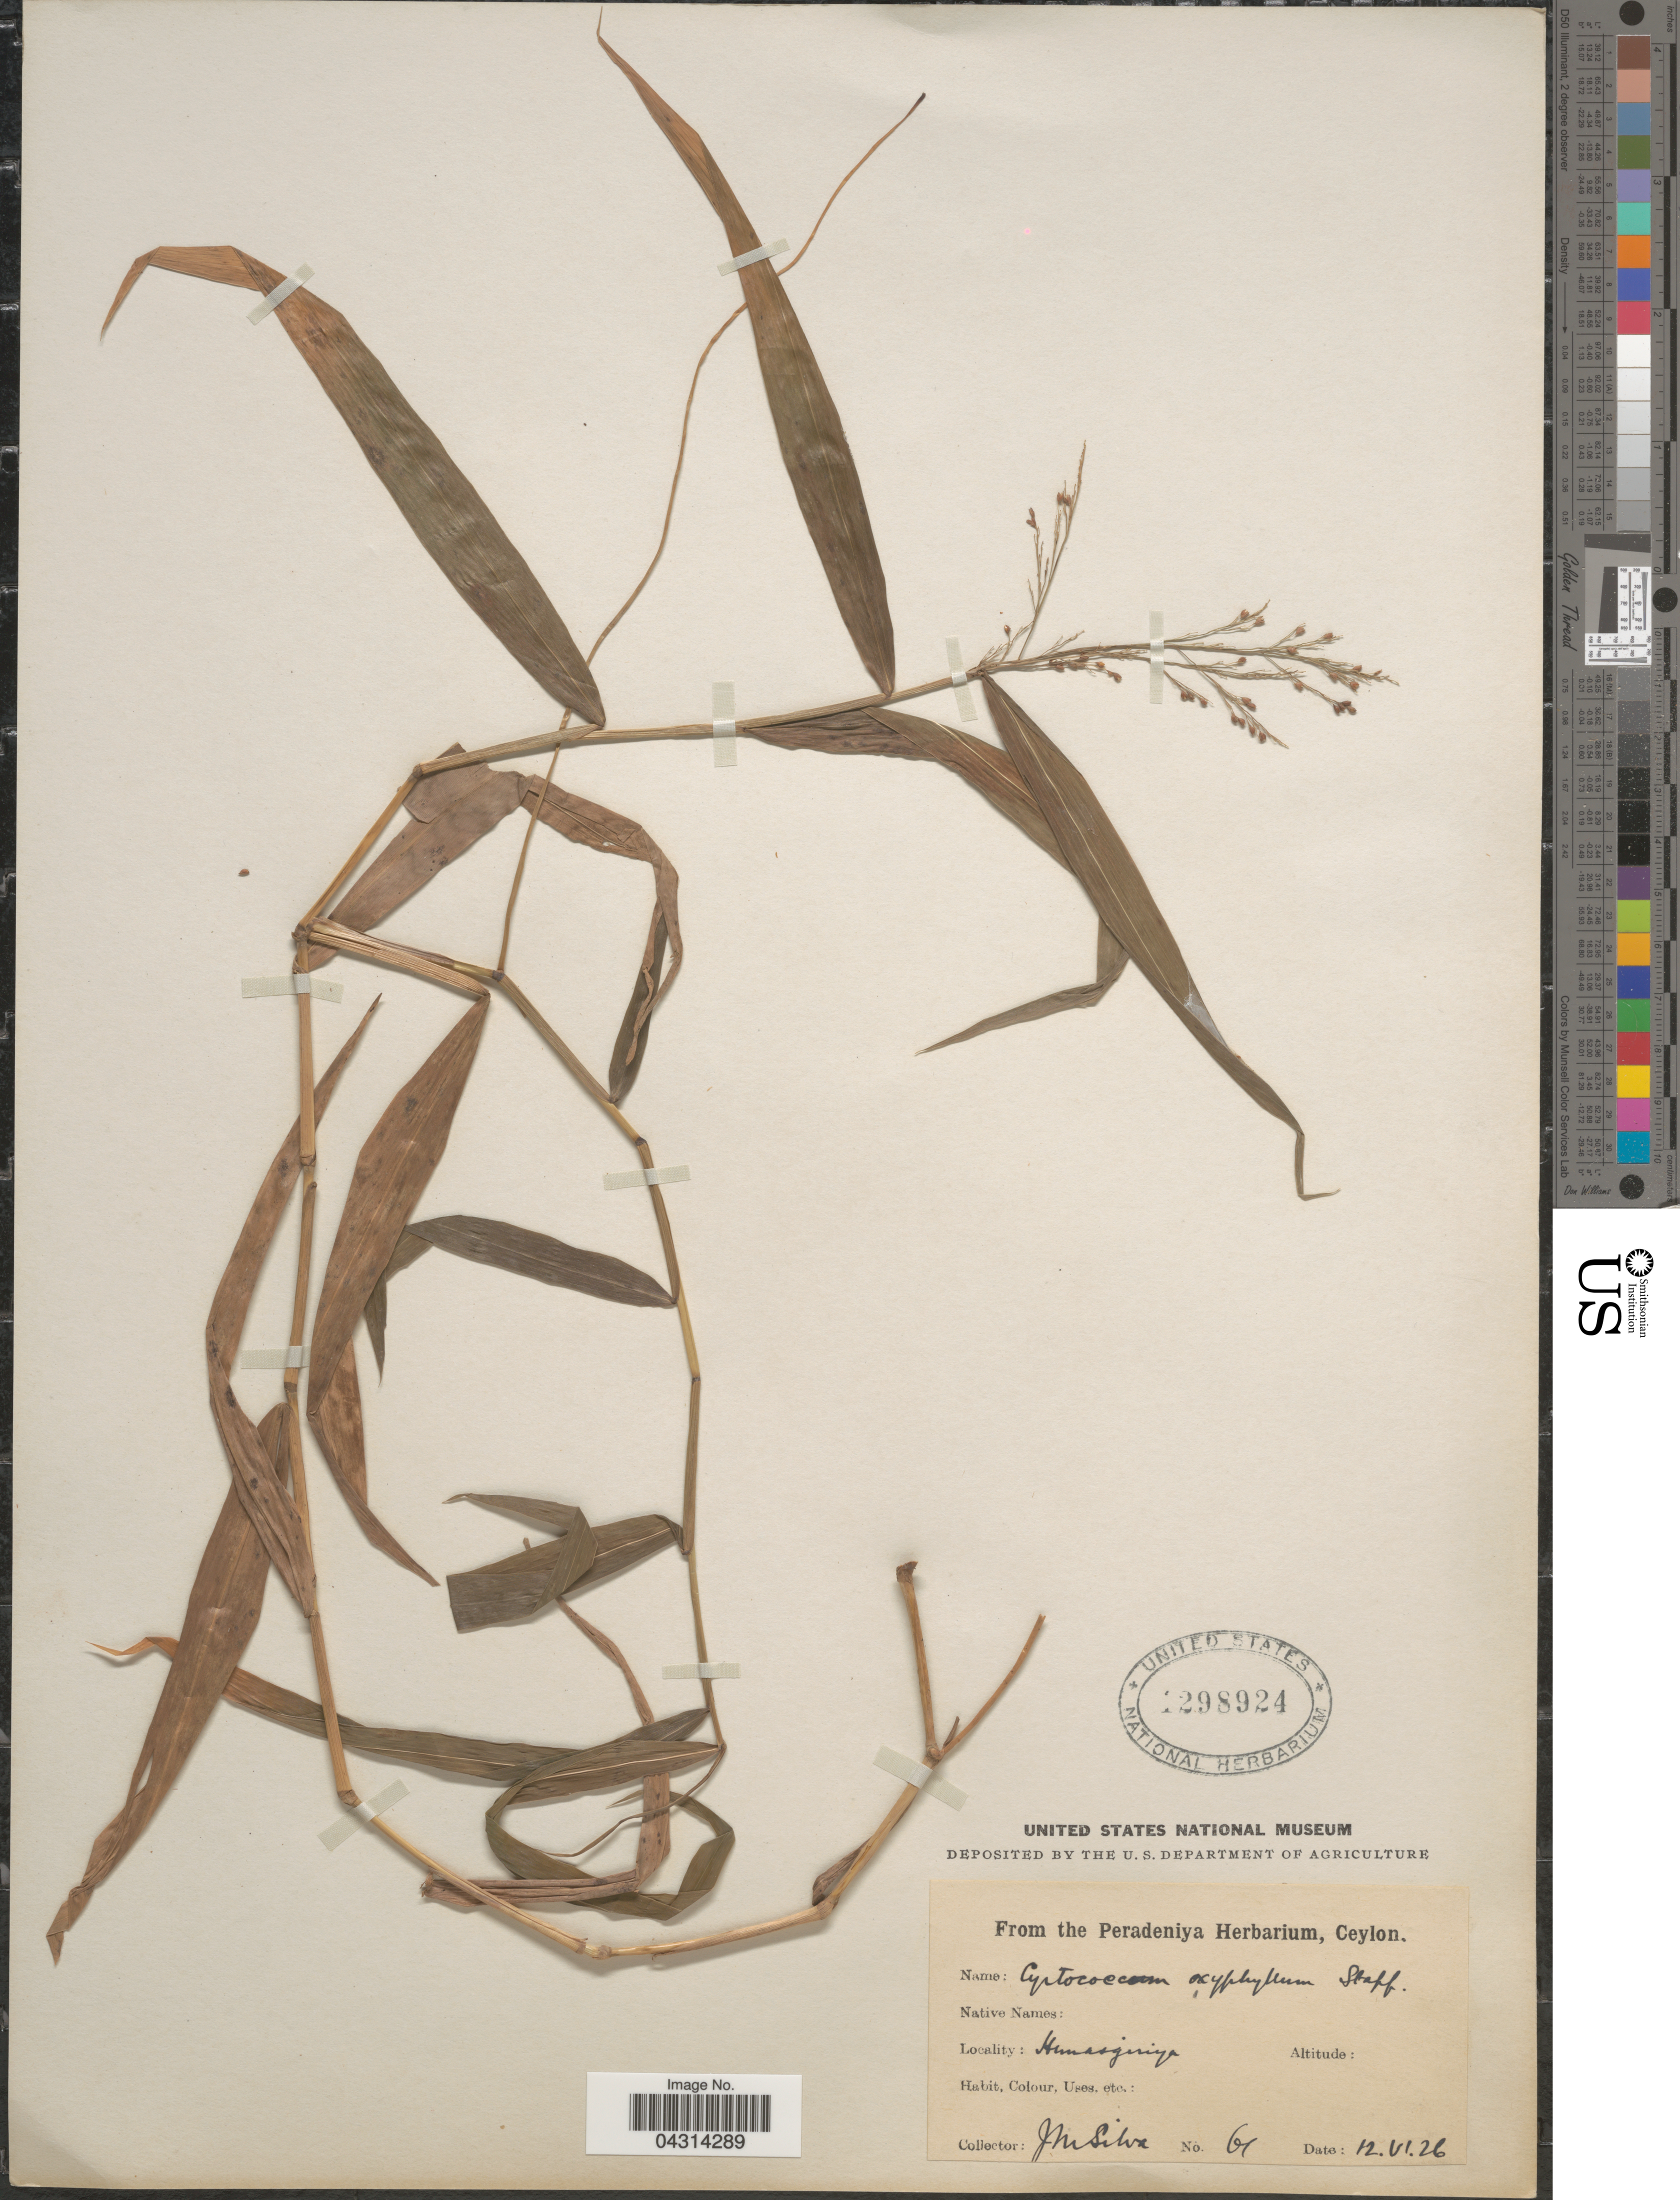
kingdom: Plantae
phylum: Tracheophyta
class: Liliopsida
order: Poales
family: Poaceae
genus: Cyrtococcum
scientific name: Cyrtococcum oxyphyllum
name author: (Steud.) Stapf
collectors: J. M. Silva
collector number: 61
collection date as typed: Transcribed d/m/y: 12/6/26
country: Sri Lanka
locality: Hunasgiriya.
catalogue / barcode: US 1298924